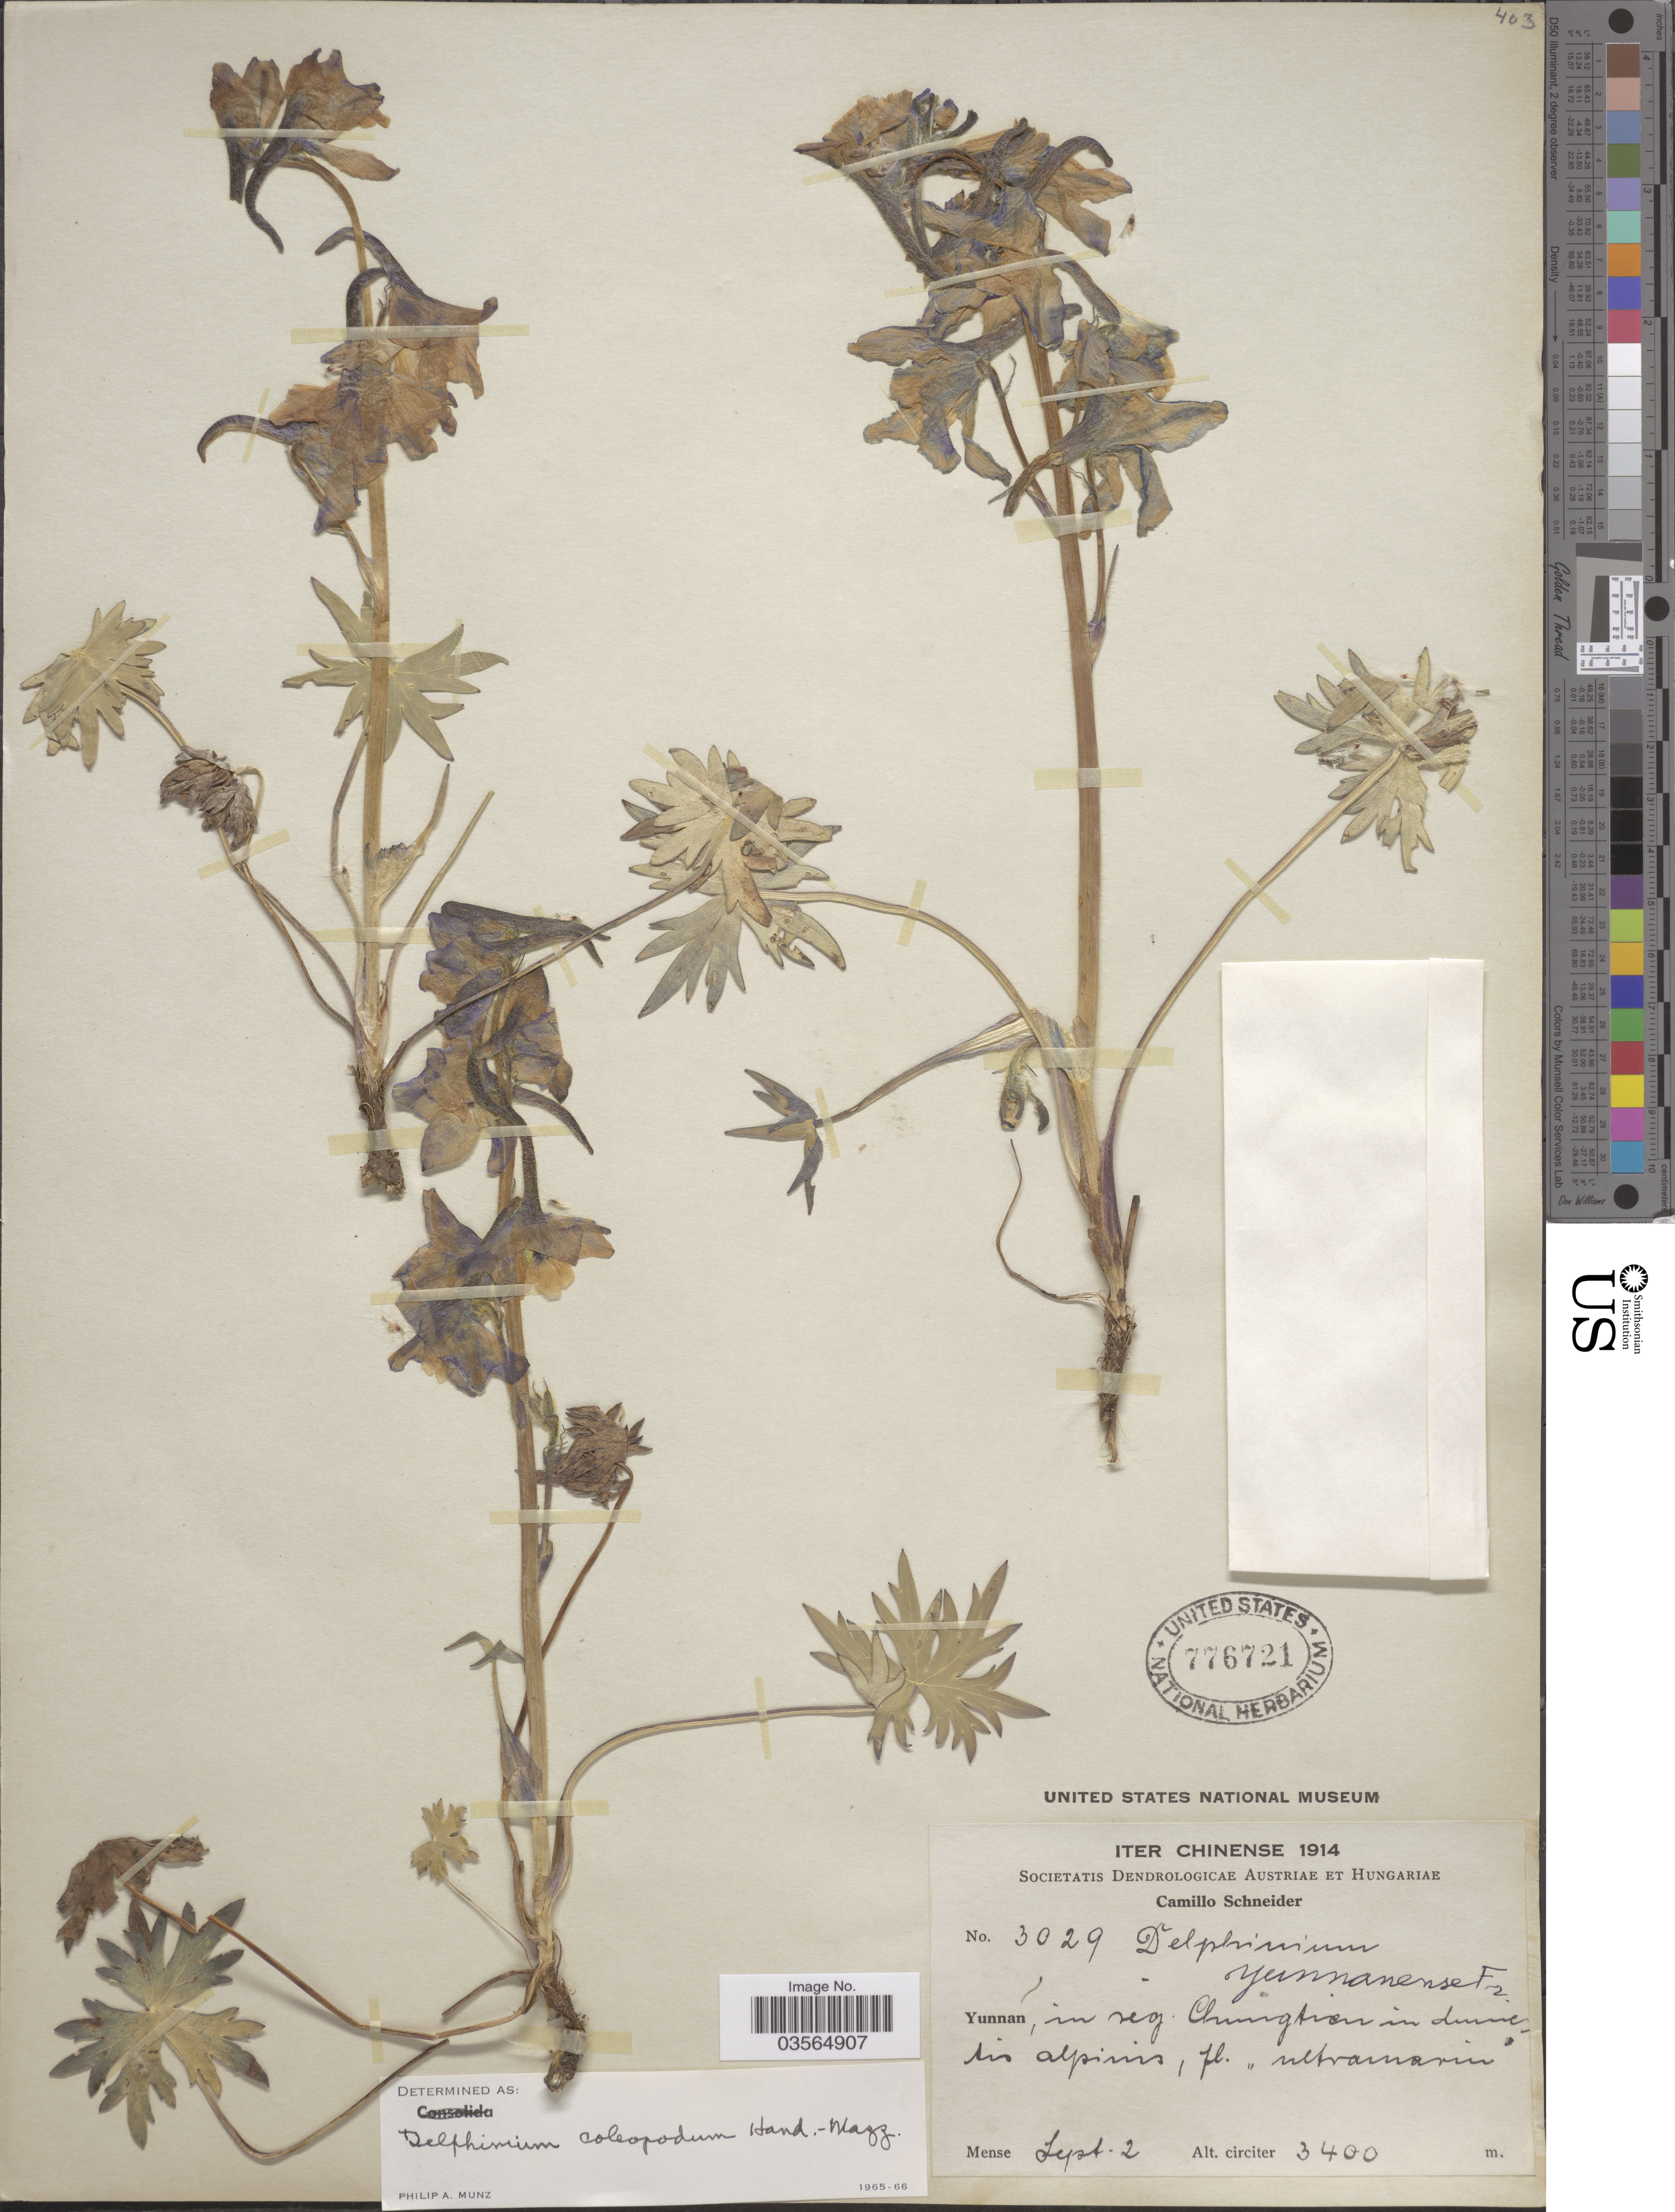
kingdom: Plantae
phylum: Tracheophyta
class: Magnoliopsida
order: Ranunculales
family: Ranunculaceae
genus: Delphinium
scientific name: Delphinium coleopodum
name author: Hand.-Mazz.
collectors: C. K. Schneider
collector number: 3029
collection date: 1914-09-02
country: China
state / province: Yunnan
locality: In reg. Chungtien.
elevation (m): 3400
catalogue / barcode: US 776721